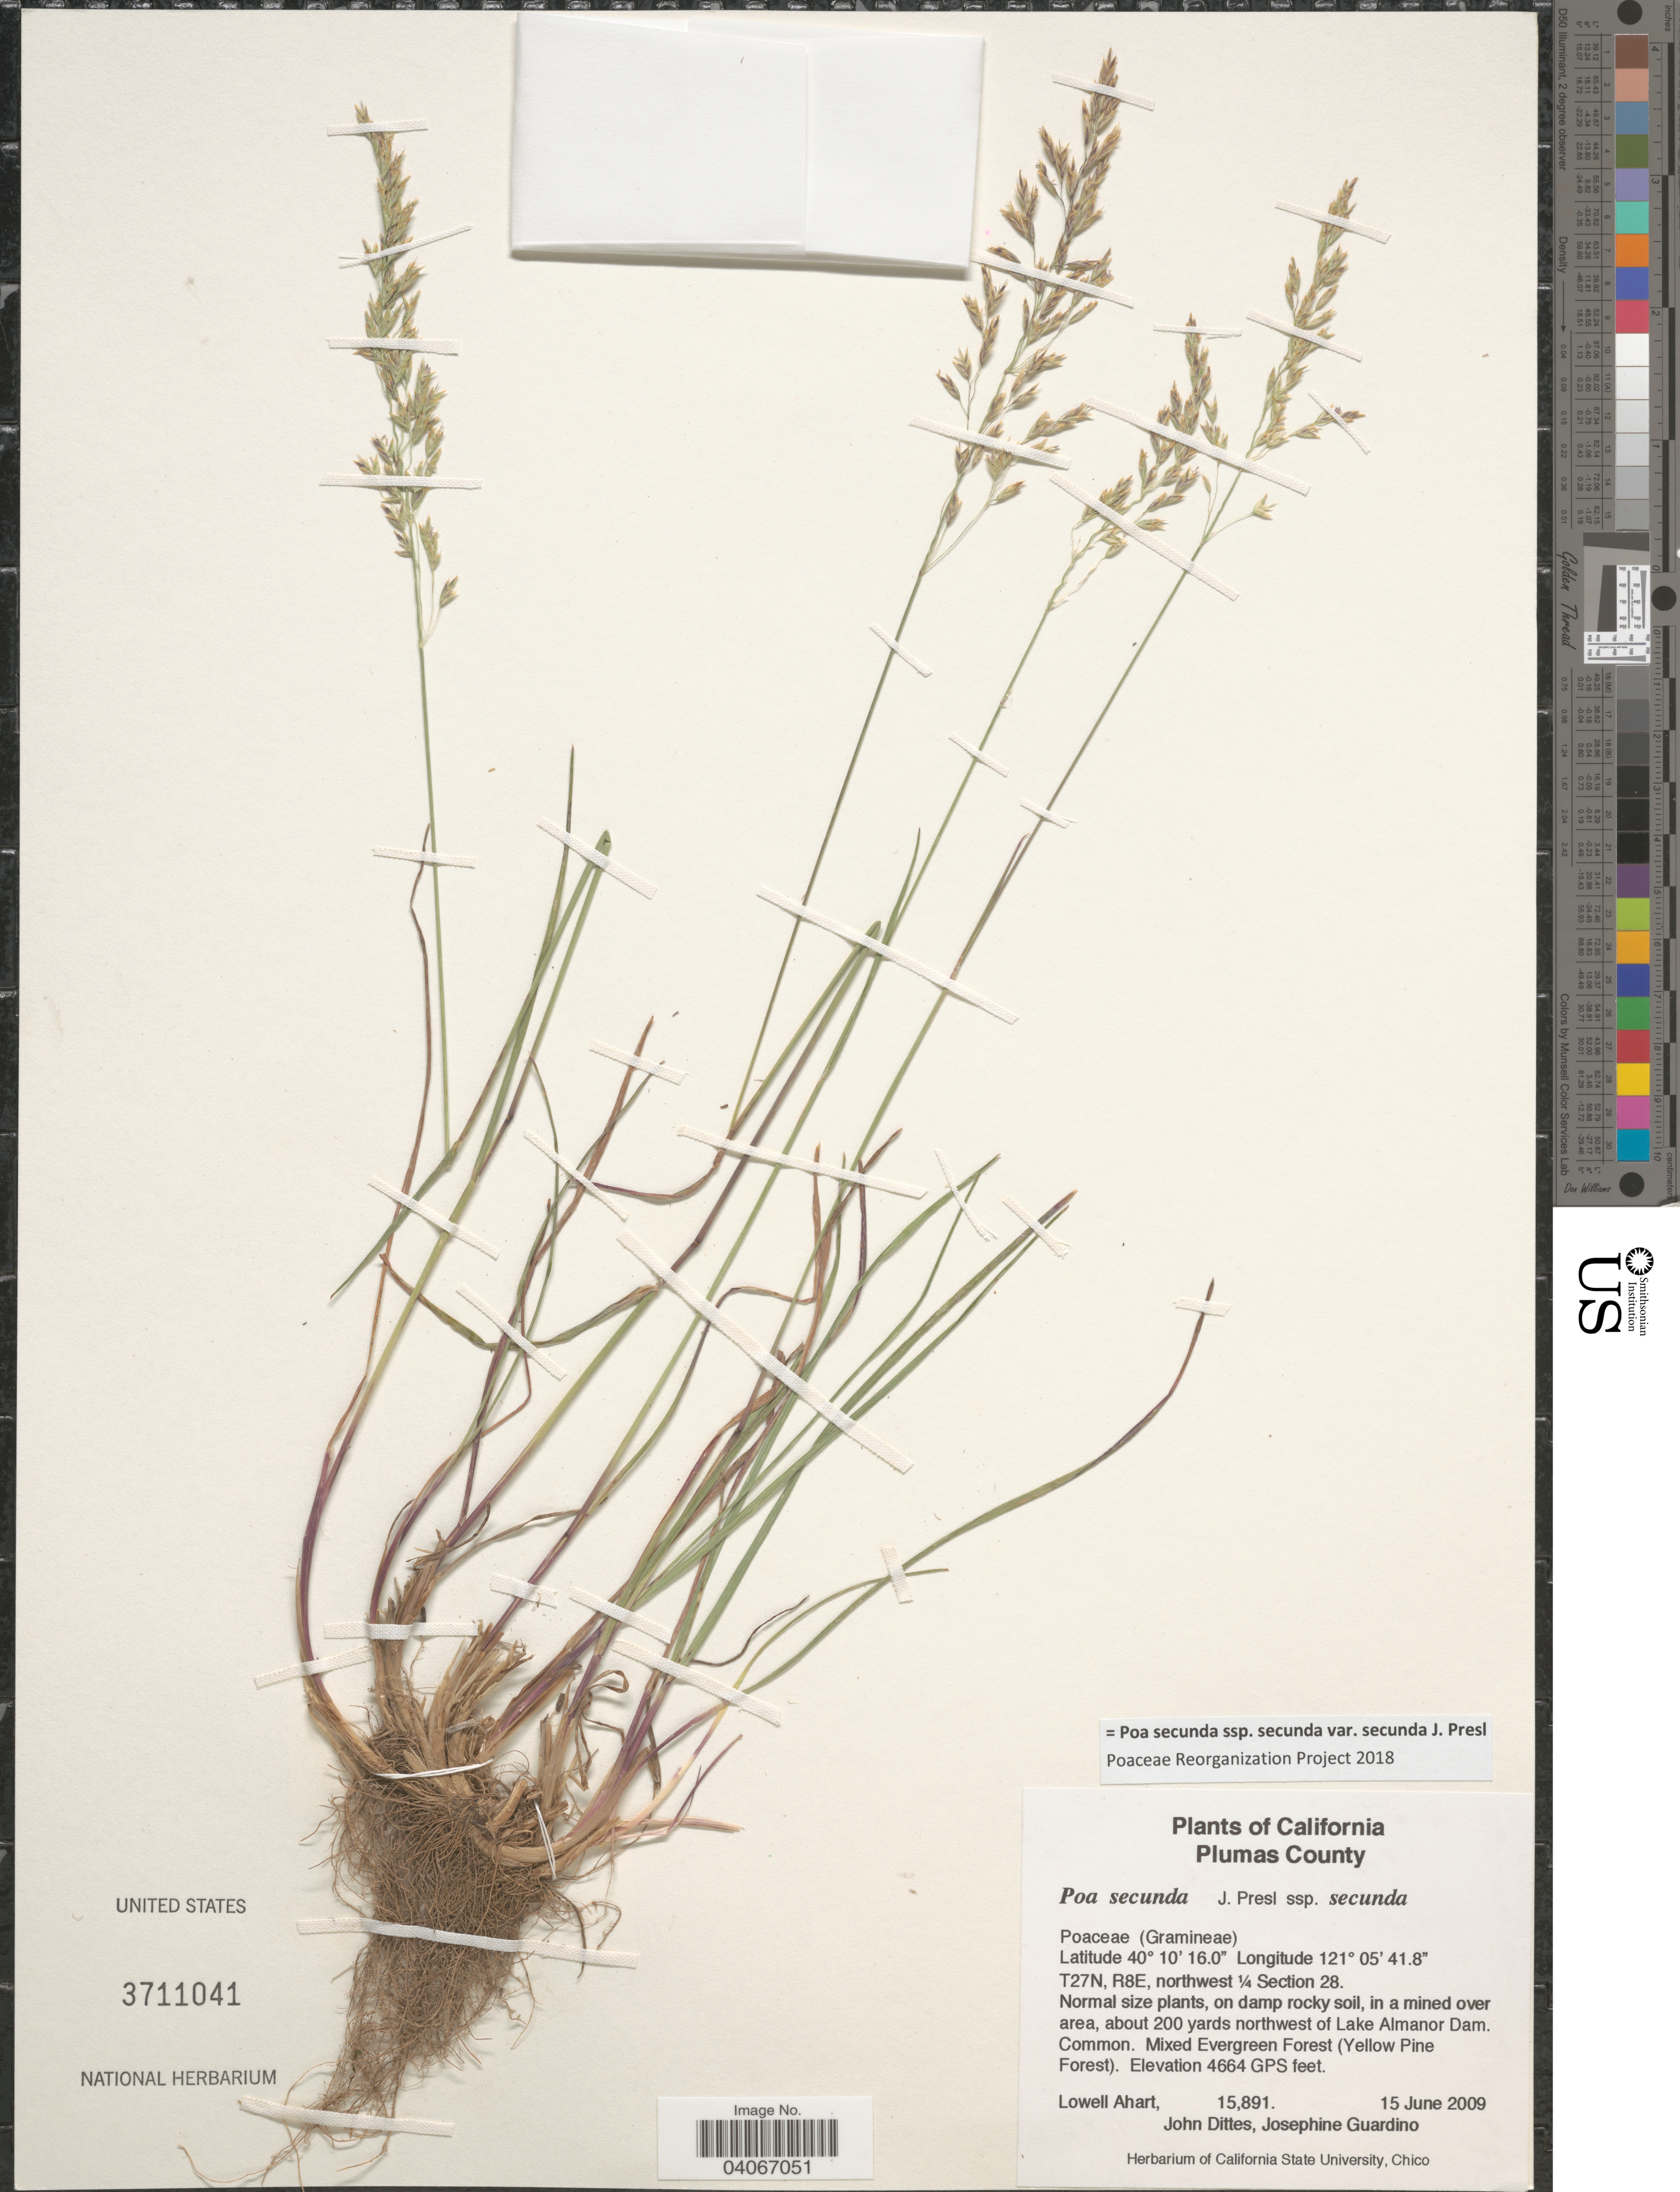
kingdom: Plantae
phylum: Tracheophyta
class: Liliopsida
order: Poales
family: Poaceae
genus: Poa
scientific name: Poa secunda subsp. secunda var. secunda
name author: J. Presl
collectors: L. Ahart, J. Dittes & J. Guardino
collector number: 15891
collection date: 2009-06-15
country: United States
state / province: California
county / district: Plumas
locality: Plumas County. T27N, R8E, northwest ¼ Section 28. Normal size plant, forming clumps, on damp rocky soil, depression in a mined over area, about 200 yards northwest of Lake Almanor Dam. Common. Mixed Evergreen Forest (Yellow Pine Forest).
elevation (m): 1422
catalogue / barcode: US 3711041